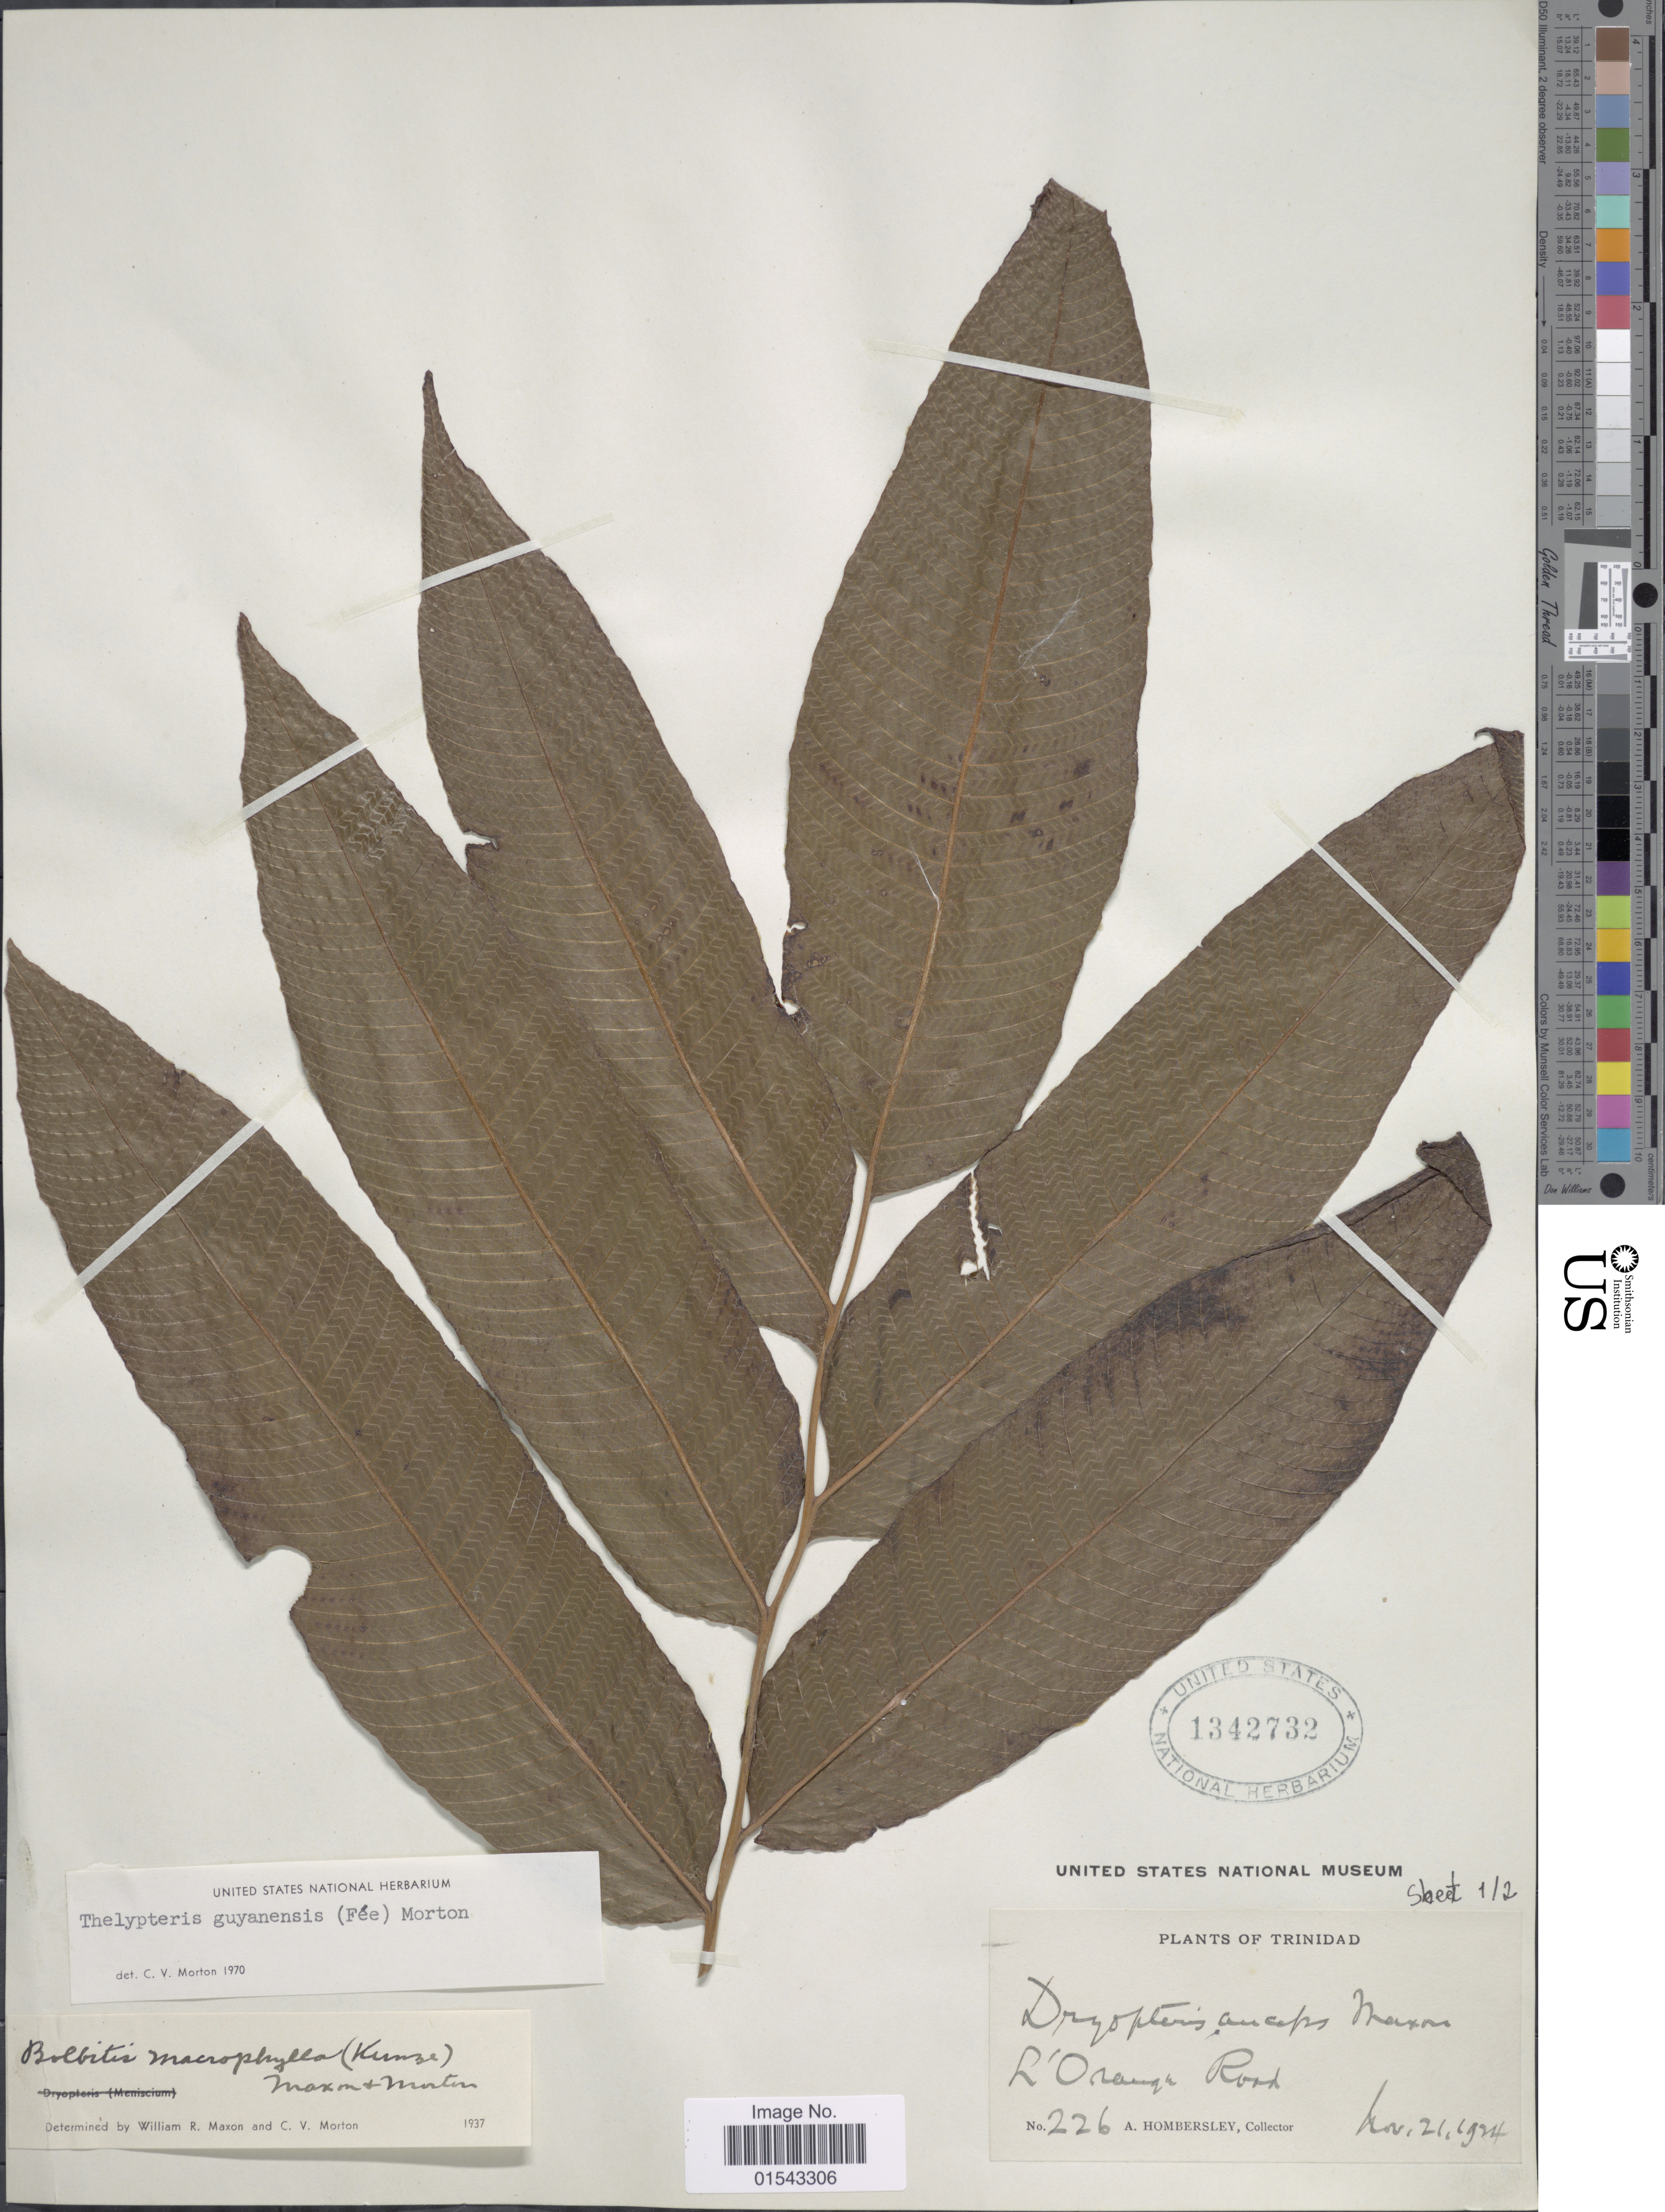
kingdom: Plantae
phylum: Tracheophyta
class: Polypodiopsida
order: Polypodiales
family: Thelypteridaceae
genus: Meniscium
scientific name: Meniscium macrophyllum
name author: Kunze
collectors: A. Hombersley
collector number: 226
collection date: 1924-11-21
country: Trinidad and Tobago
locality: Trinidad, L'Orange Road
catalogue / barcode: US 1342732